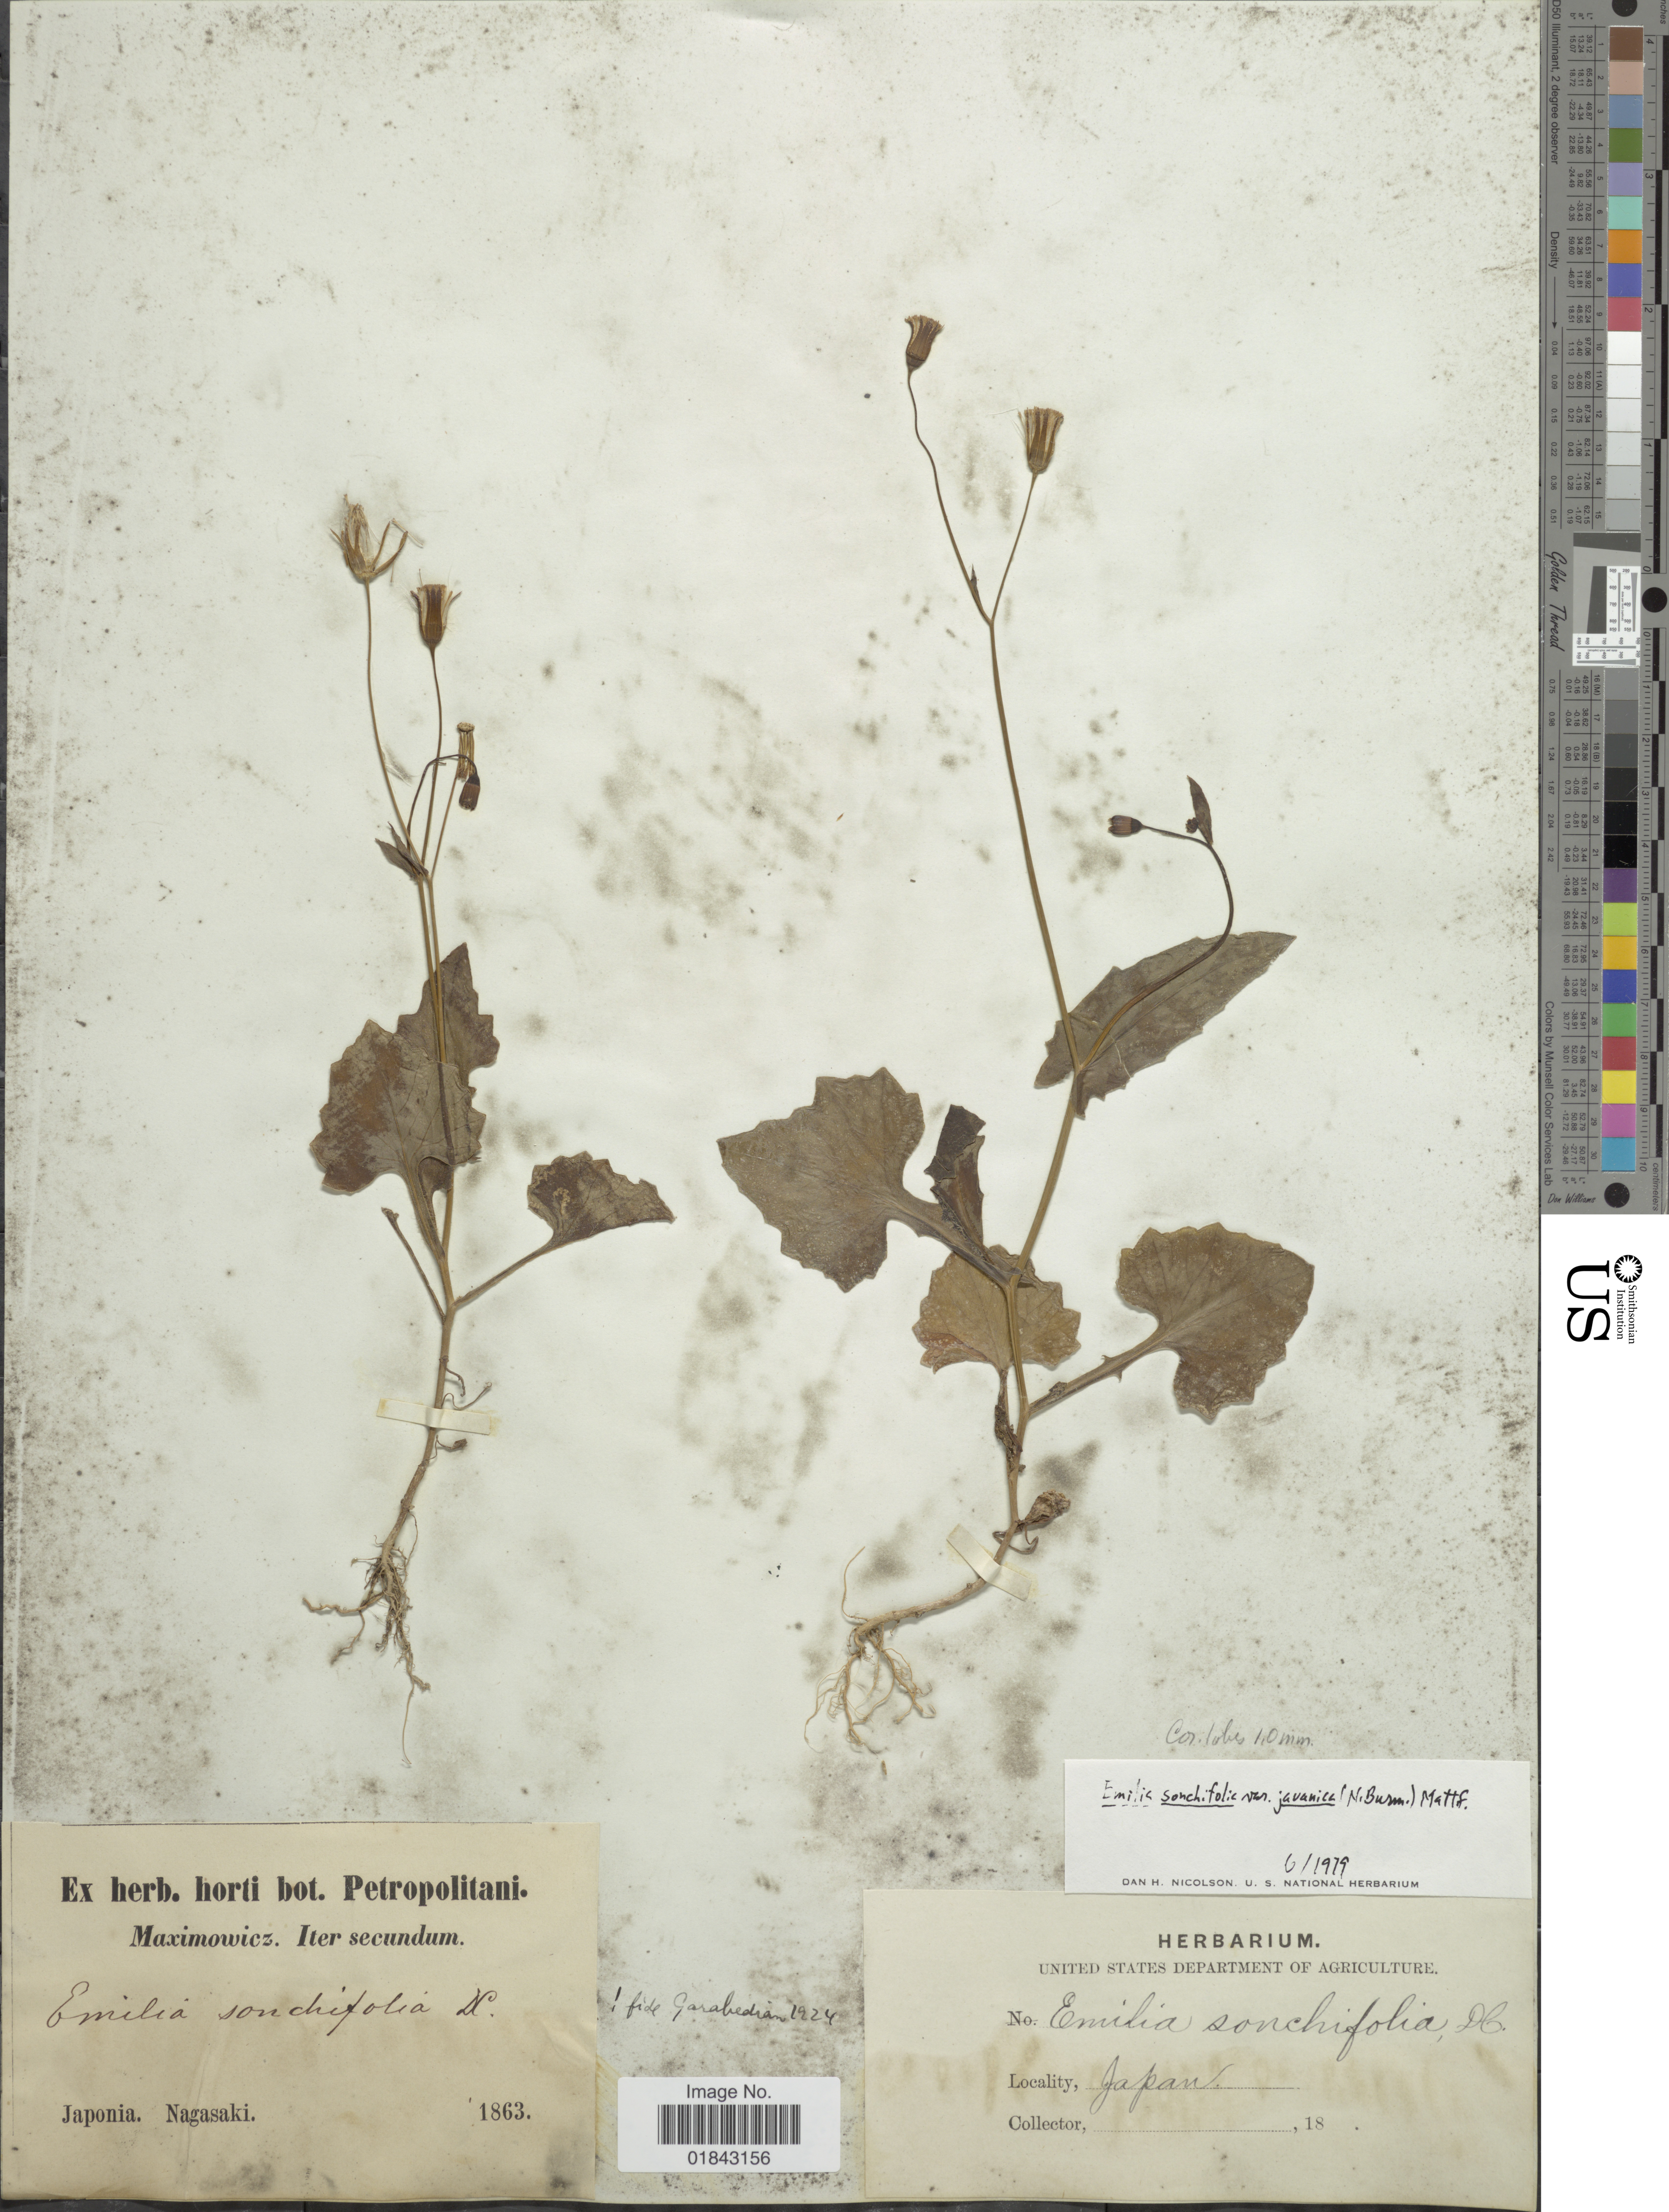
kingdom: Plantae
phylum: Tracheophyta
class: Magnoliopsida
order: Asterales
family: Asteraceae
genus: Emilia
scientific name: Emilia sonchifolia var. javanica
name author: (Burm. f.) Mattf.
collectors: Maximowicz, --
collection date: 1863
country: Japan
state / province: Nagasaki